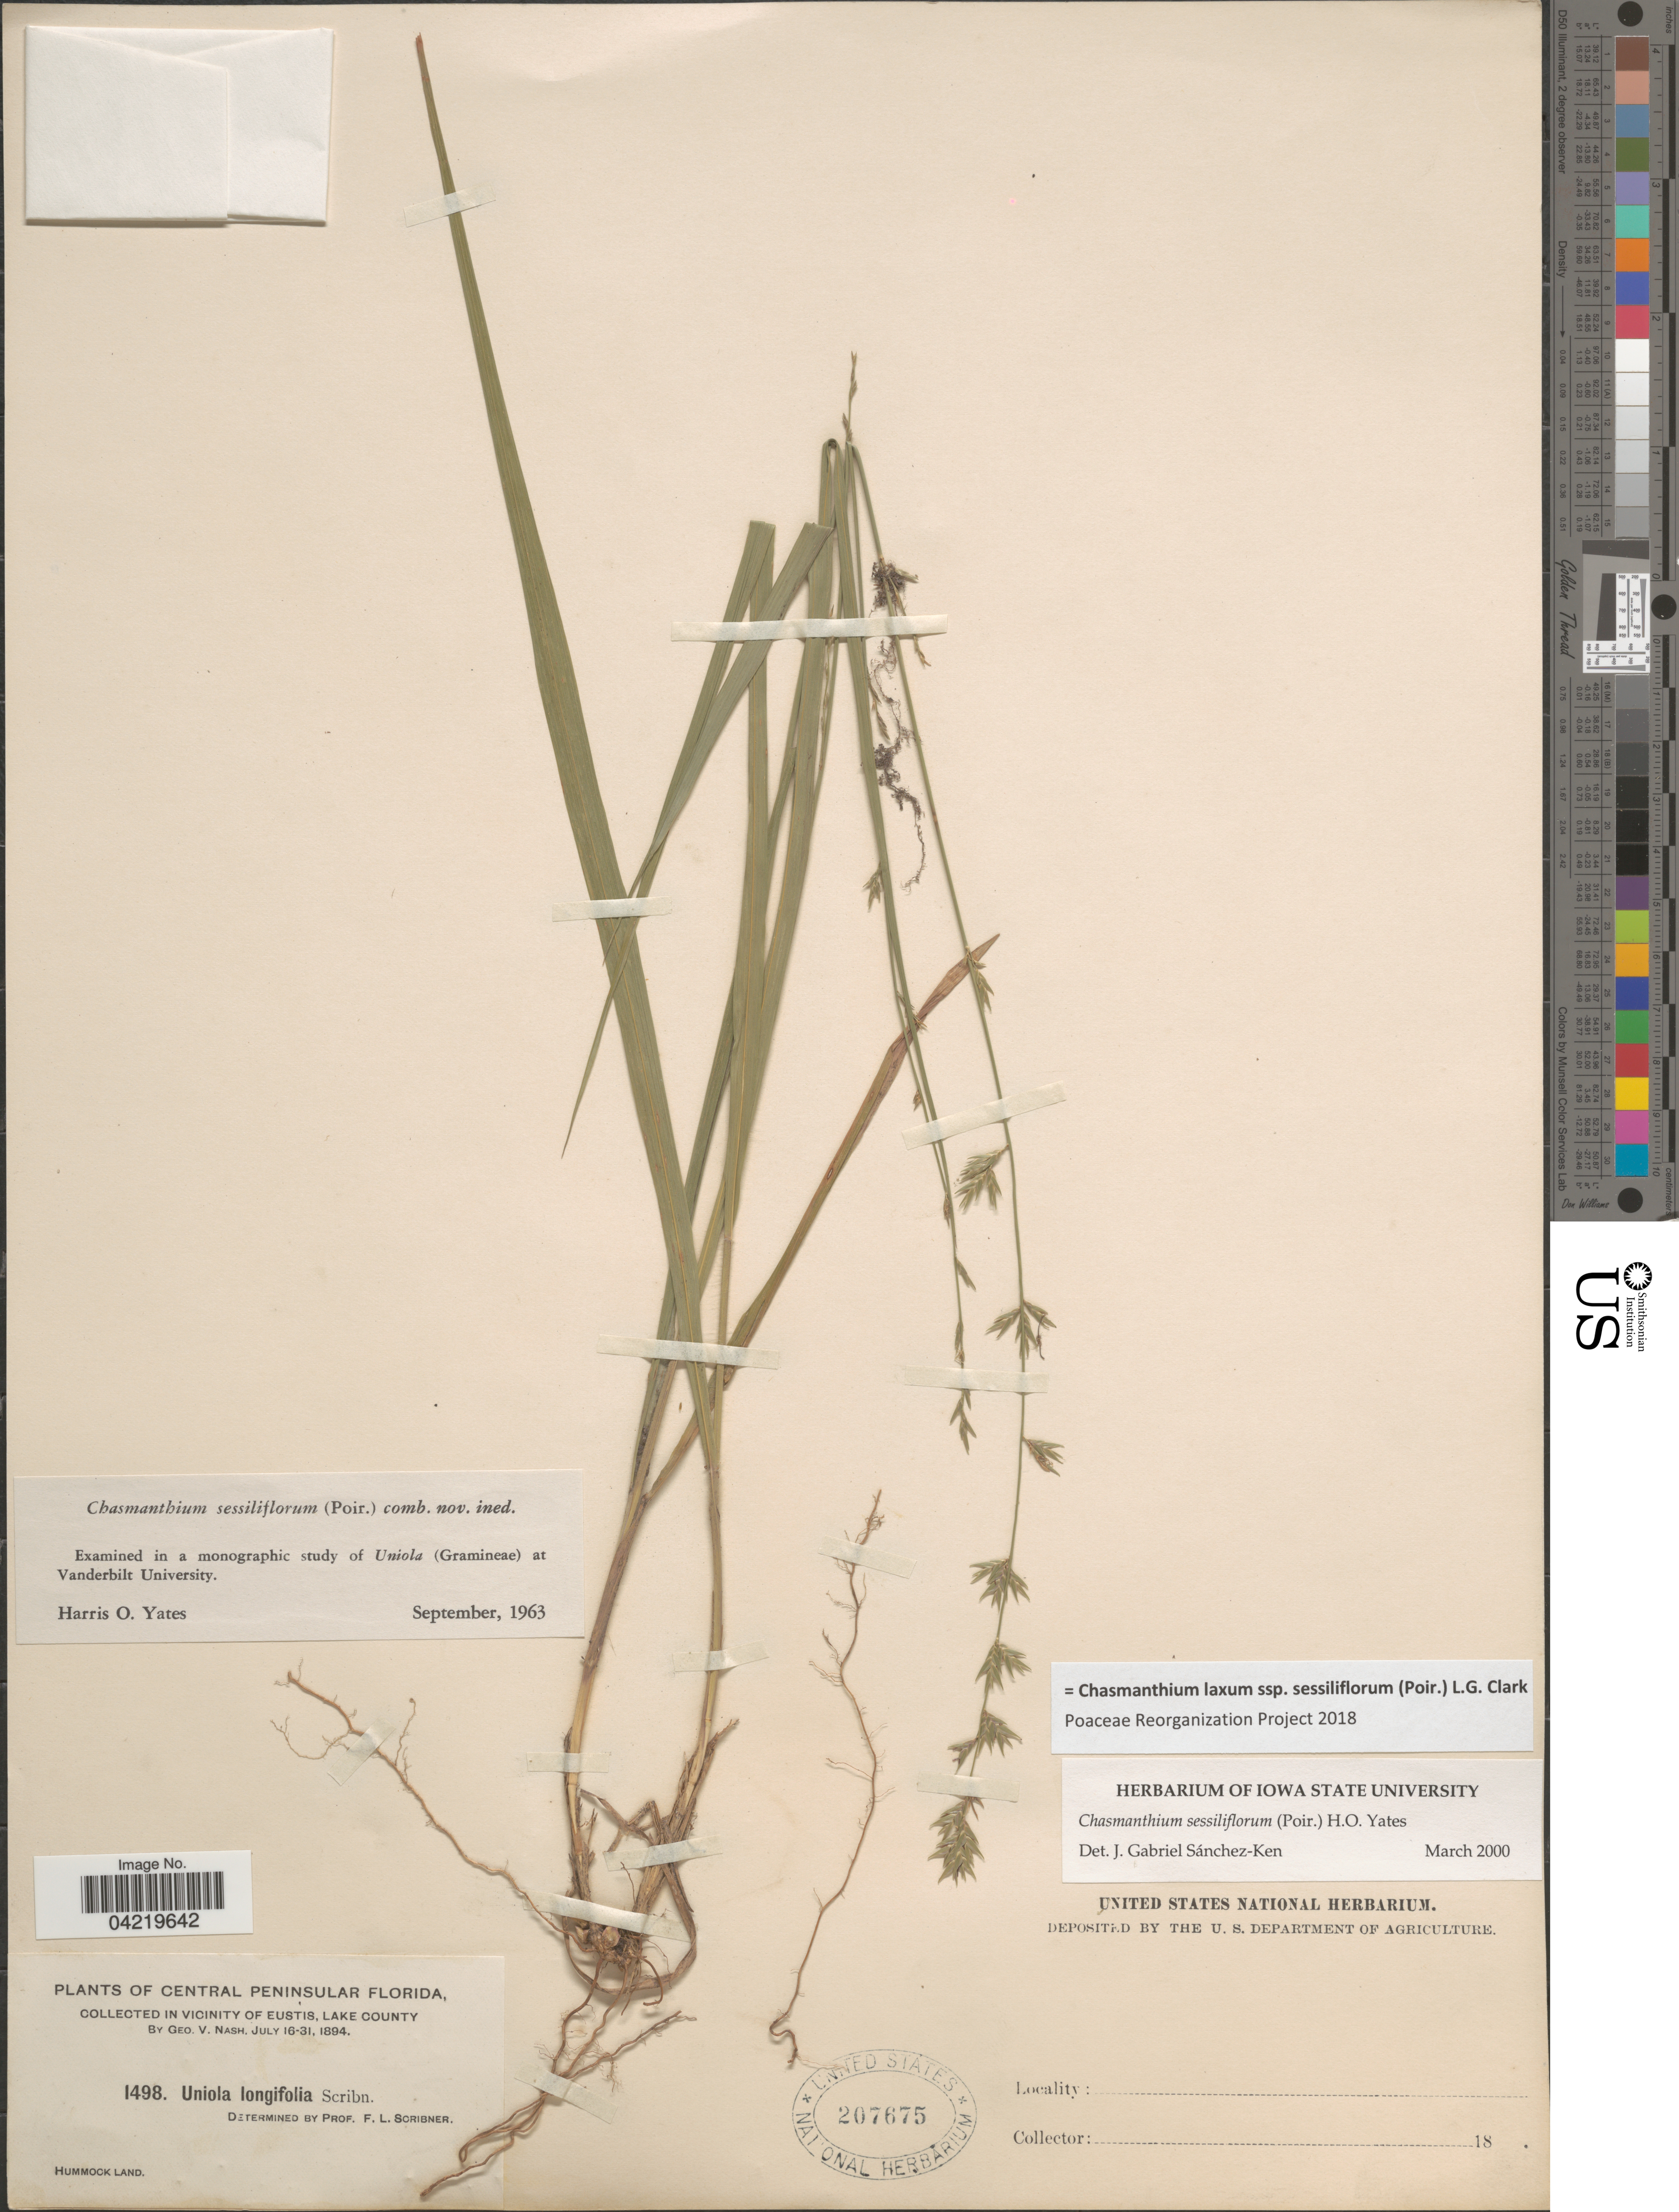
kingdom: Plantae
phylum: Tracheophyta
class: Liliopsida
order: Poales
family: Poaceae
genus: Chasmanthium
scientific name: Chasmanthium laxum subsp. sessiliflorum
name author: (L.) H.O. Yates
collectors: G. V. Nash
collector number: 1498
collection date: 1894-07-16/1894-07-31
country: United States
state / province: Florida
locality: Central Peninsular Florida. In vicinity of Eustis, Lake County. Hummock Land.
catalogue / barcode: US 207675